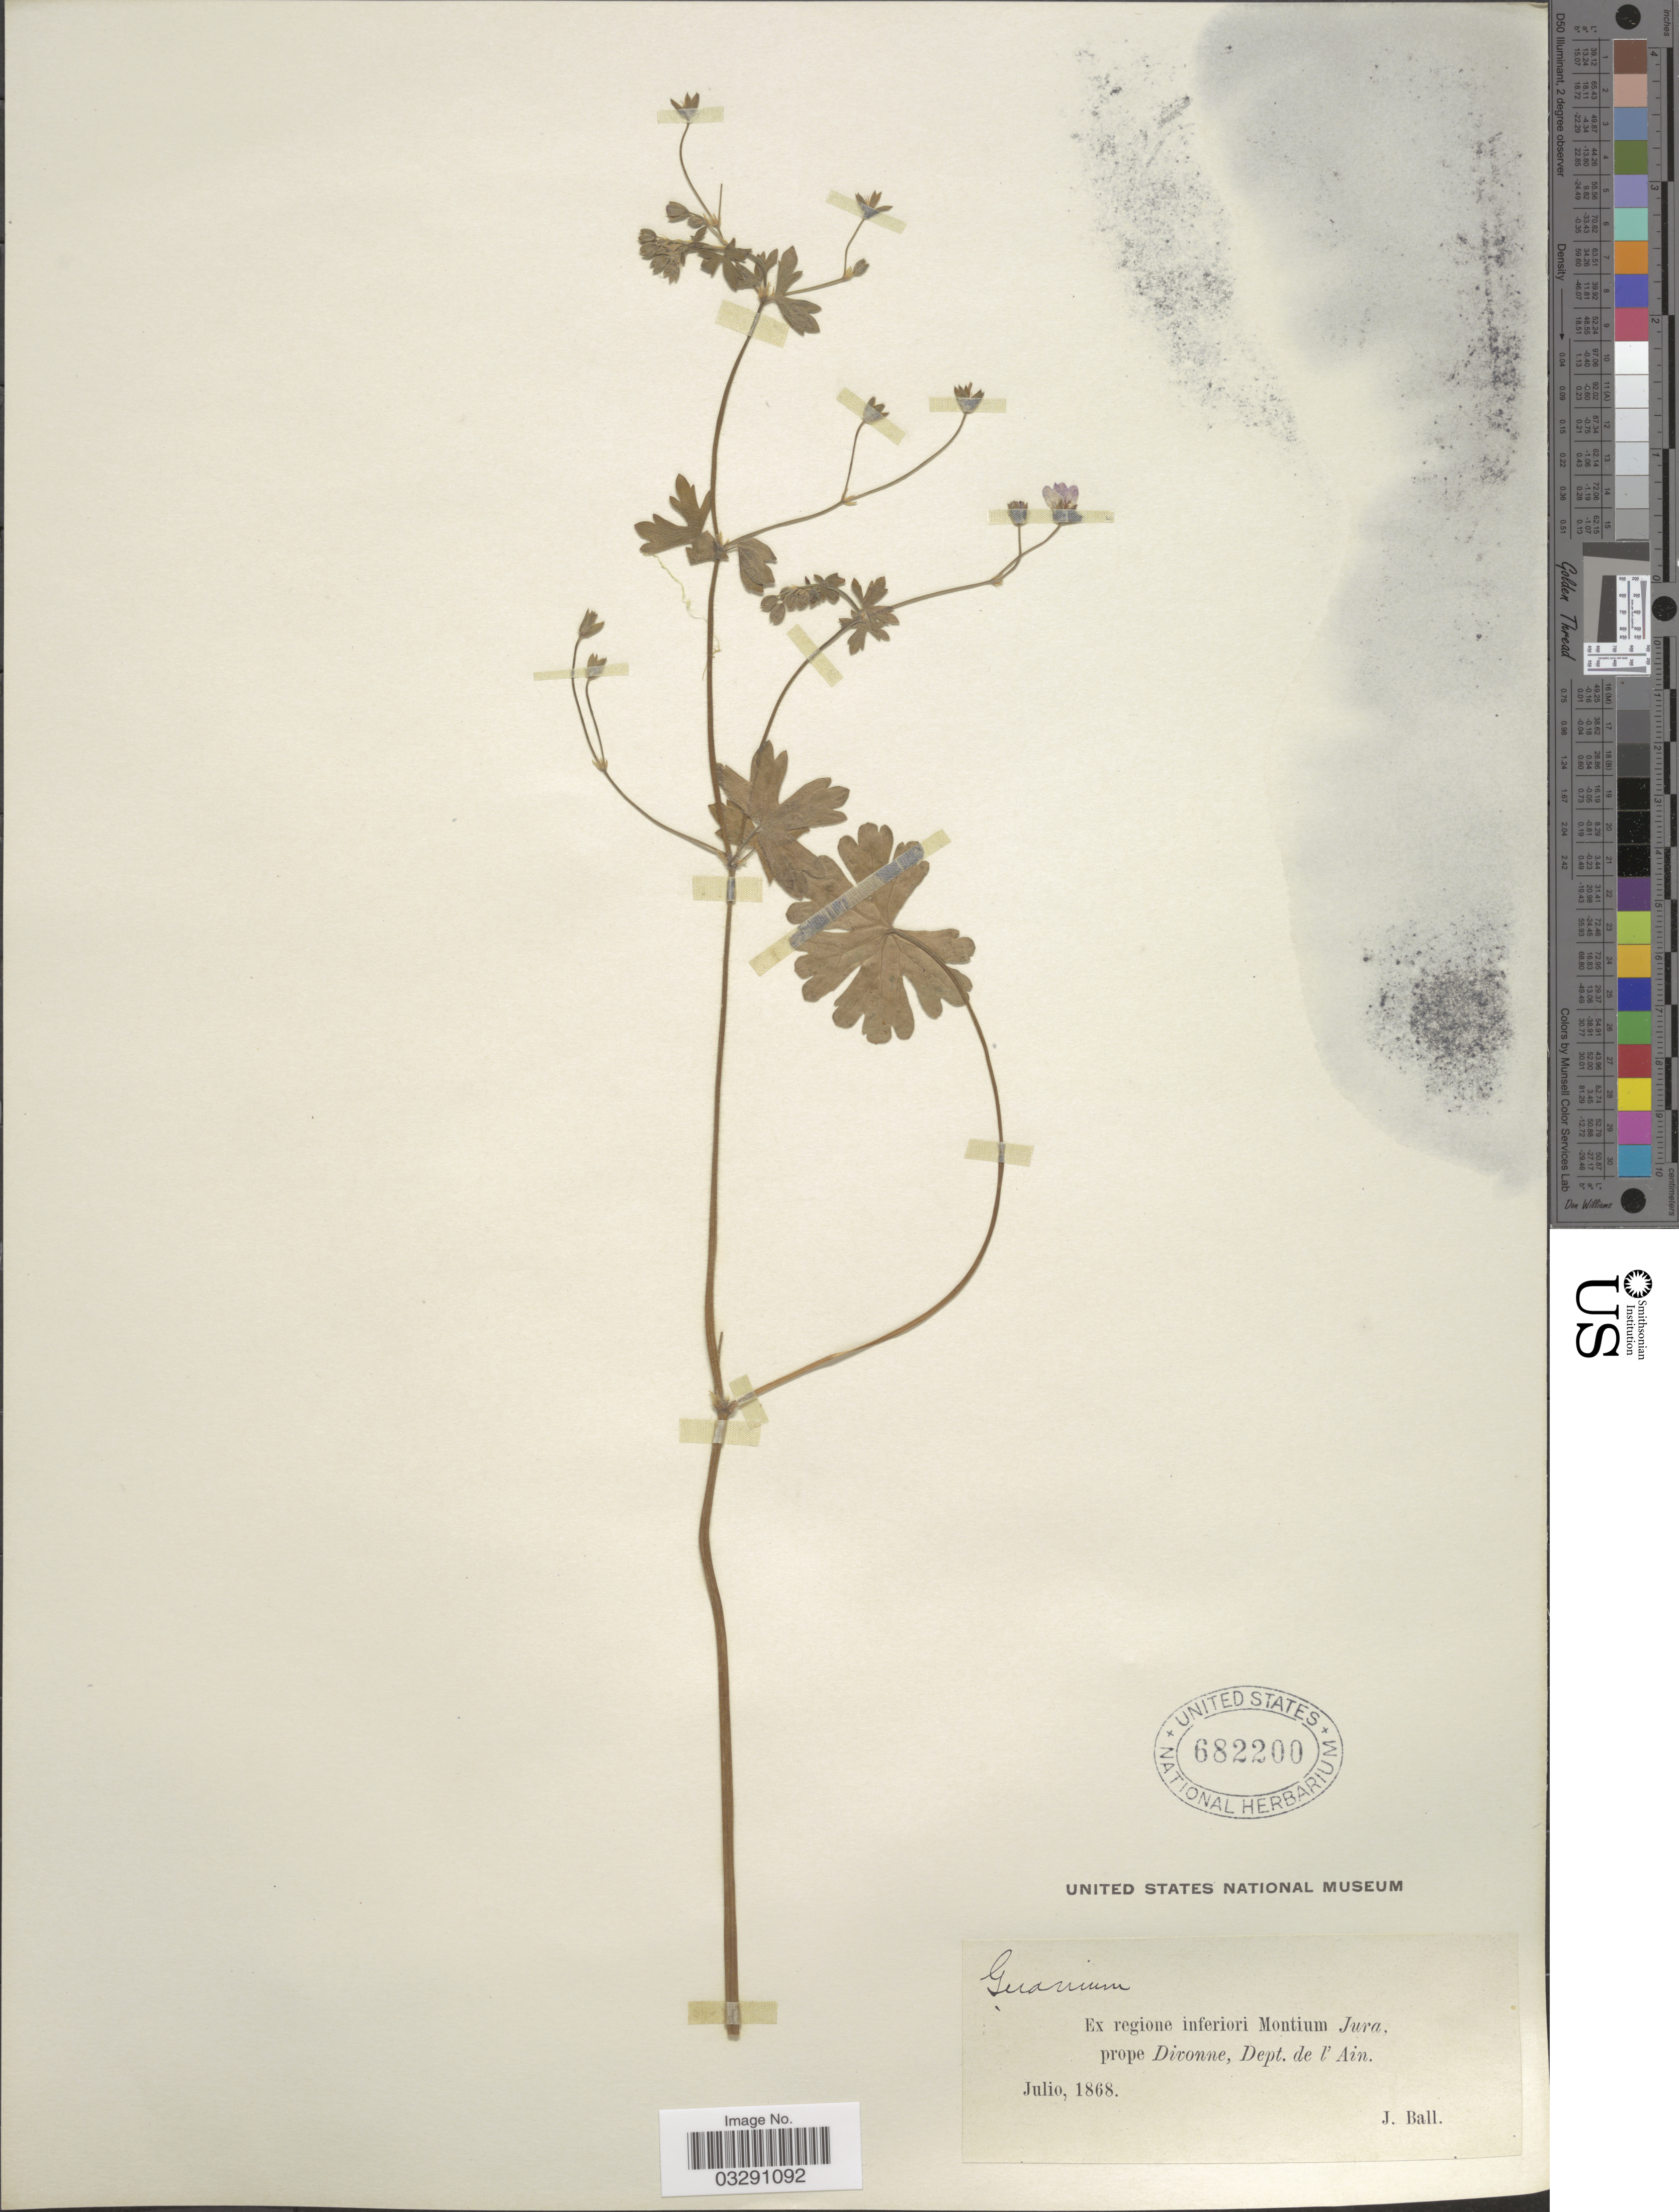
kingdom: Plantae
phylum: Tracheophyta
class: Magnoliopsida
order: Geraniales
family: Geraniaceae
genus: Geranium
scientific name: Geranium sp.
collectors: J. Ball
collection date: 1868-07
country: Switzerland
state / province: Jura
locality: Ex regione inferiori Montium Jura, prope Divonne, Dept. de l'Ain.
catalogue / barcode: US 682200